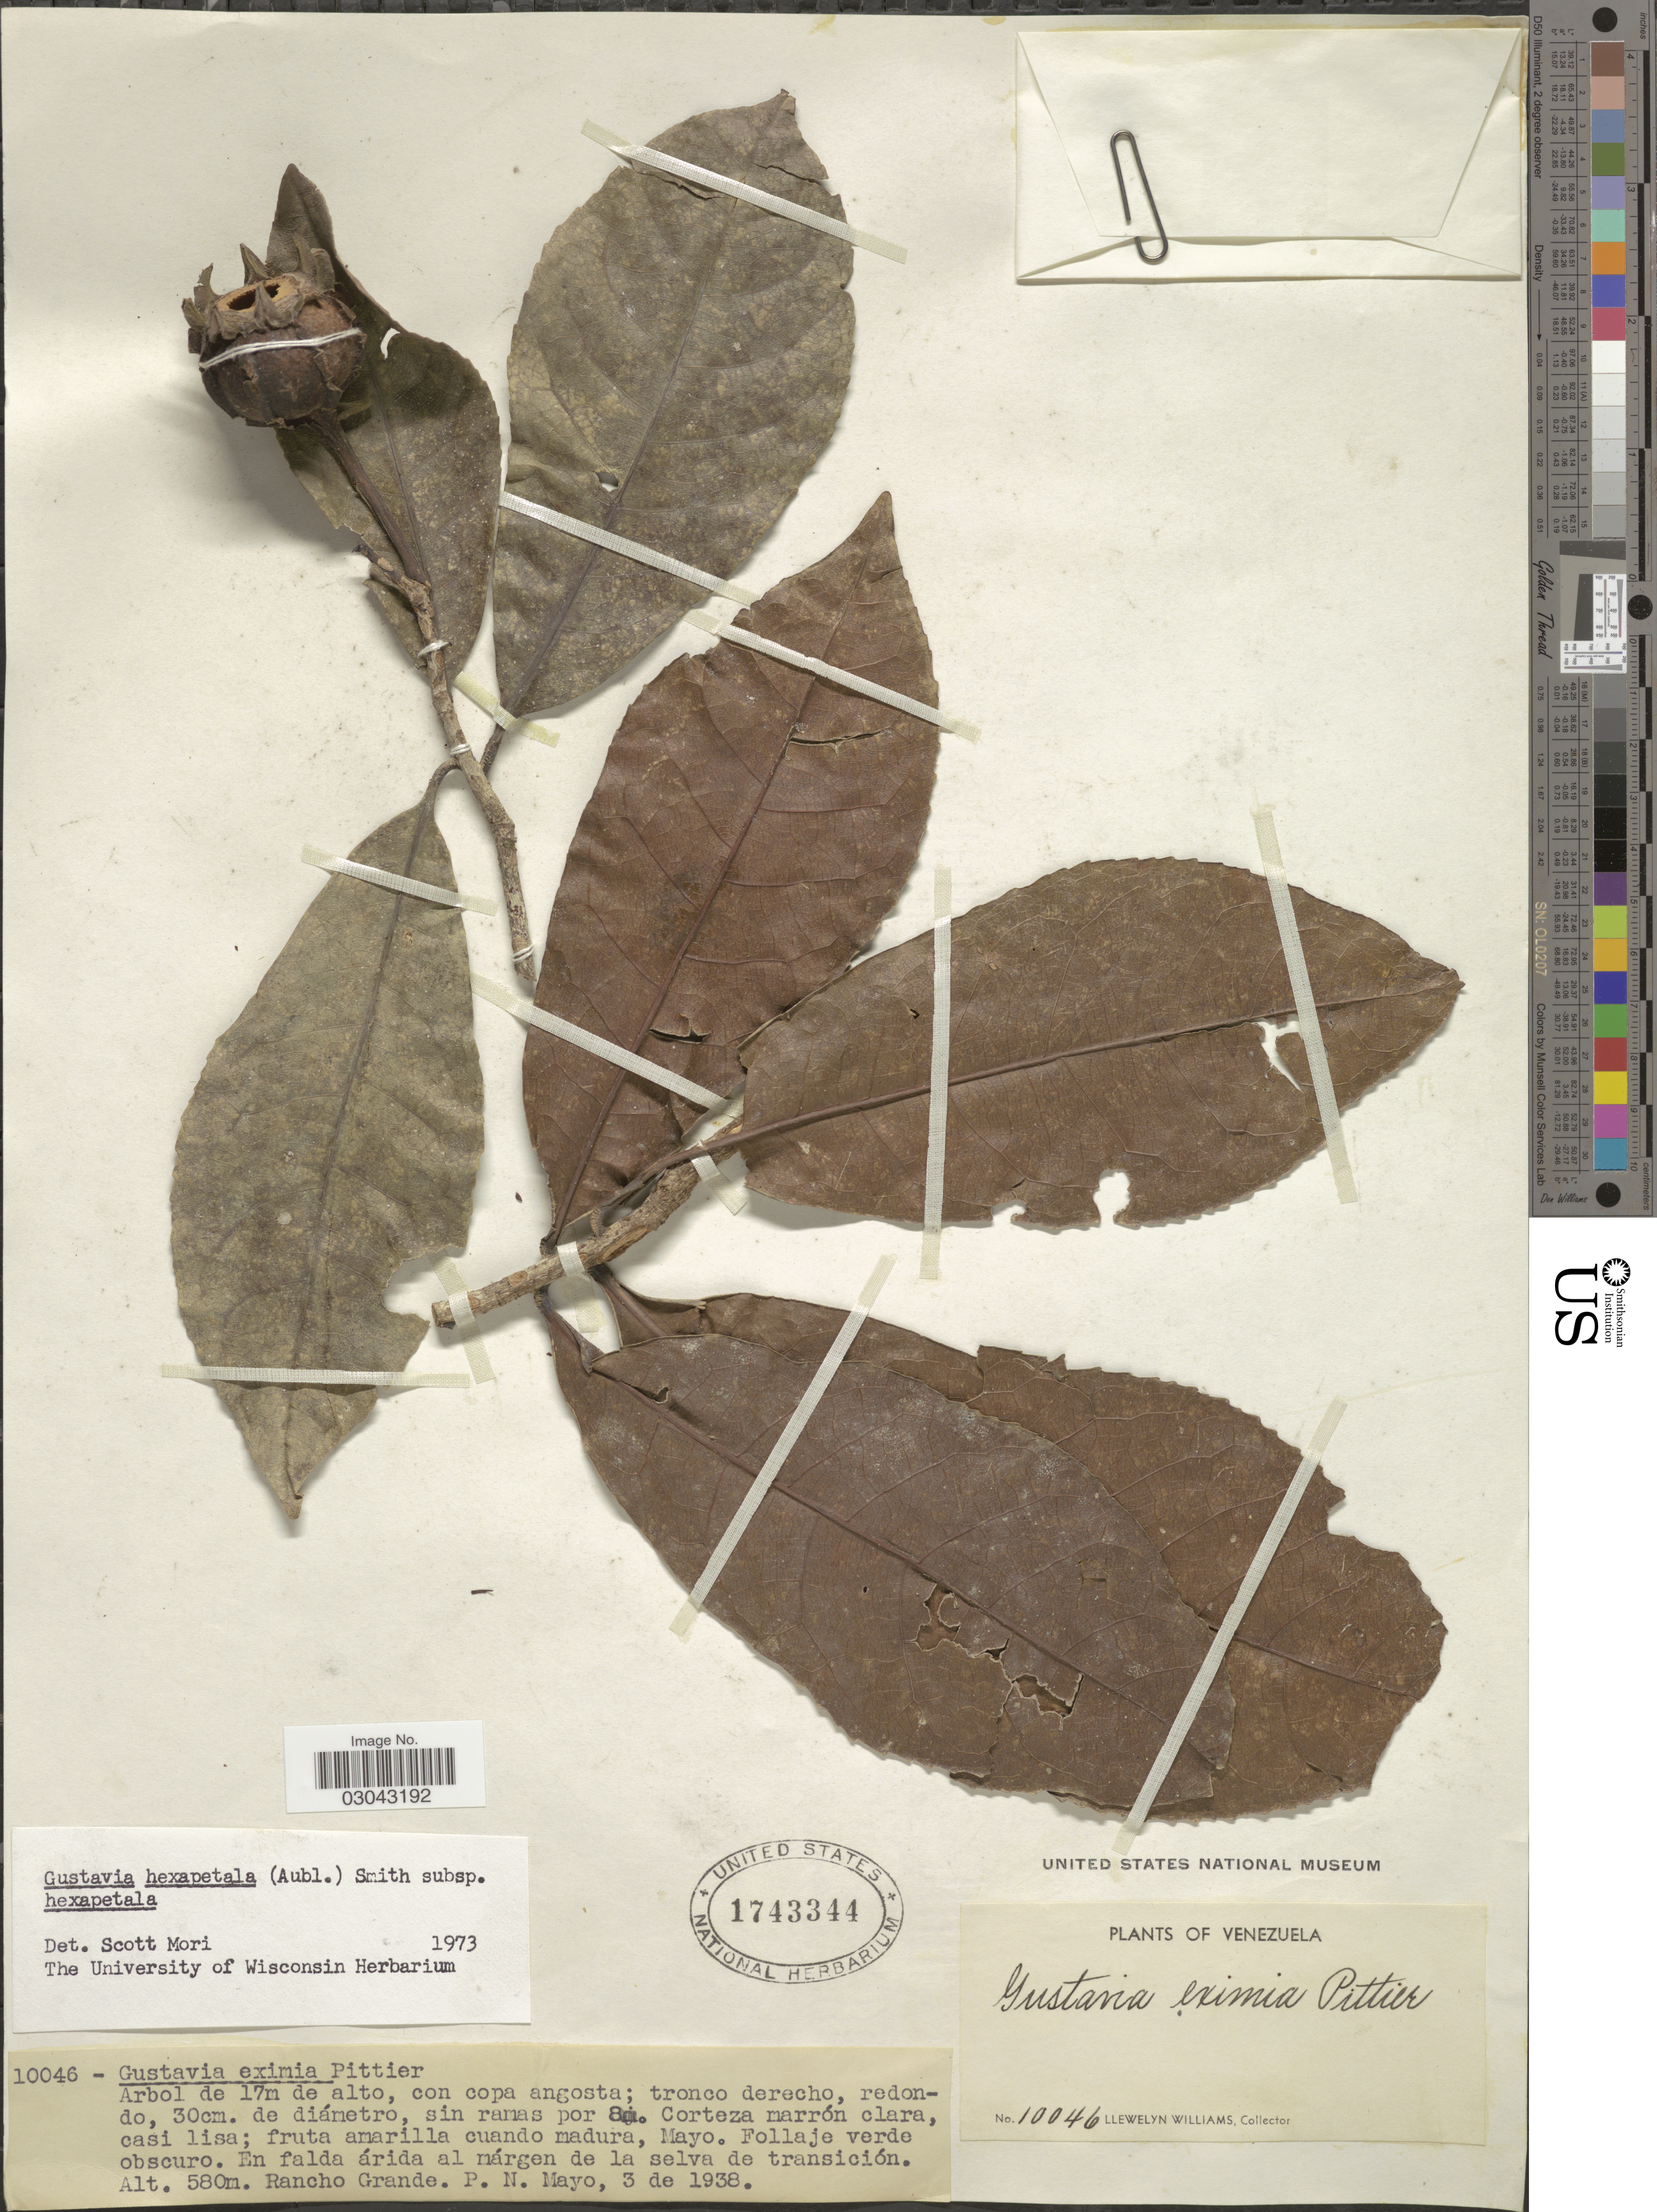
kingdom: Plantae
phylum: Tracheophyta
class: Magnoliopsida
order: Ericales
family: Lecythidaceae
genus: Gustavia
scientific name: Gustavia hexapetala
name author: (Aubl.) Sm.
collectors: Ll. Williams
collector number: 10046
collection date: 1938-05-03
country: Venezuela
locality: Rancho Grande. P.N.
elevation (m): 580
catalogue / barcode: US 1743344